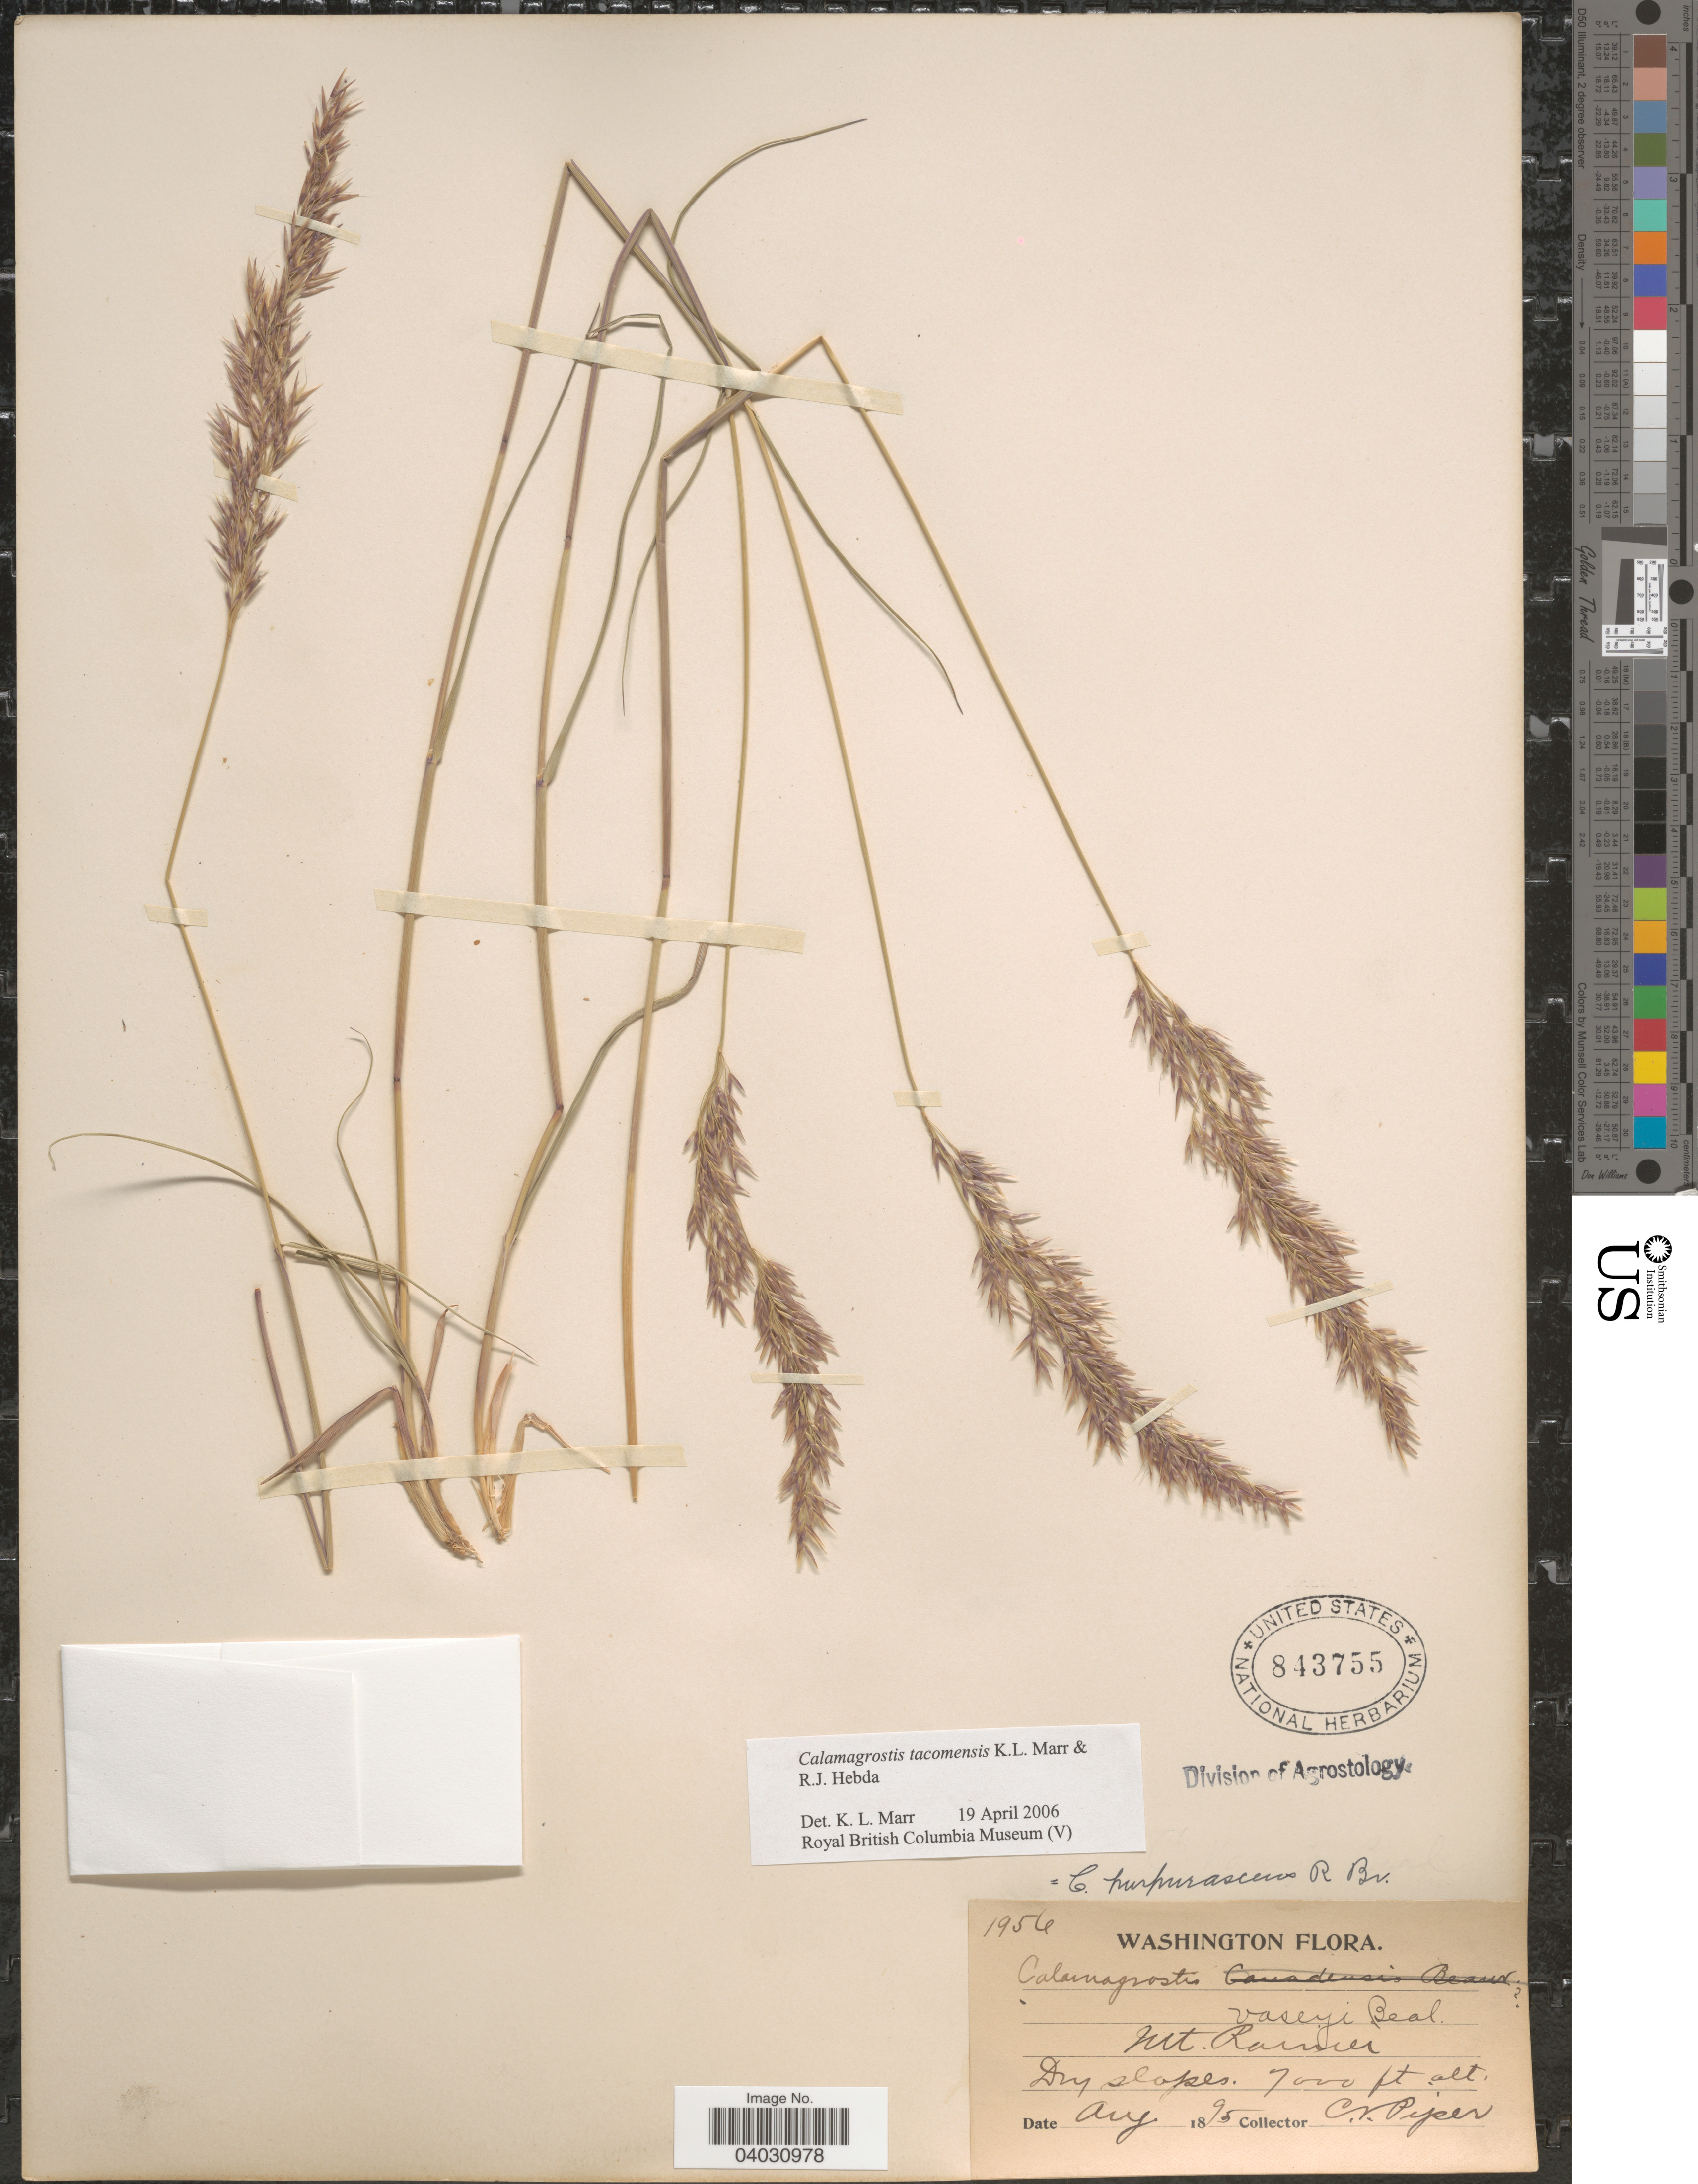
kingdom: Plantae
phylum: Tracheophyta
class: Liliopsida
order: Poales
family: Poaceae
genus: Calamagrostis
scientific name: Calamagrostis tacomensis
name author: K. Marr & Hebda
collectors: C. V. Piper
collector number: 1956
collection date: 1895-08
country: United States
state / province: Washington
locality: Mt. Rainier.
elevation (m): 2134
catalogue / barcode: US 843755